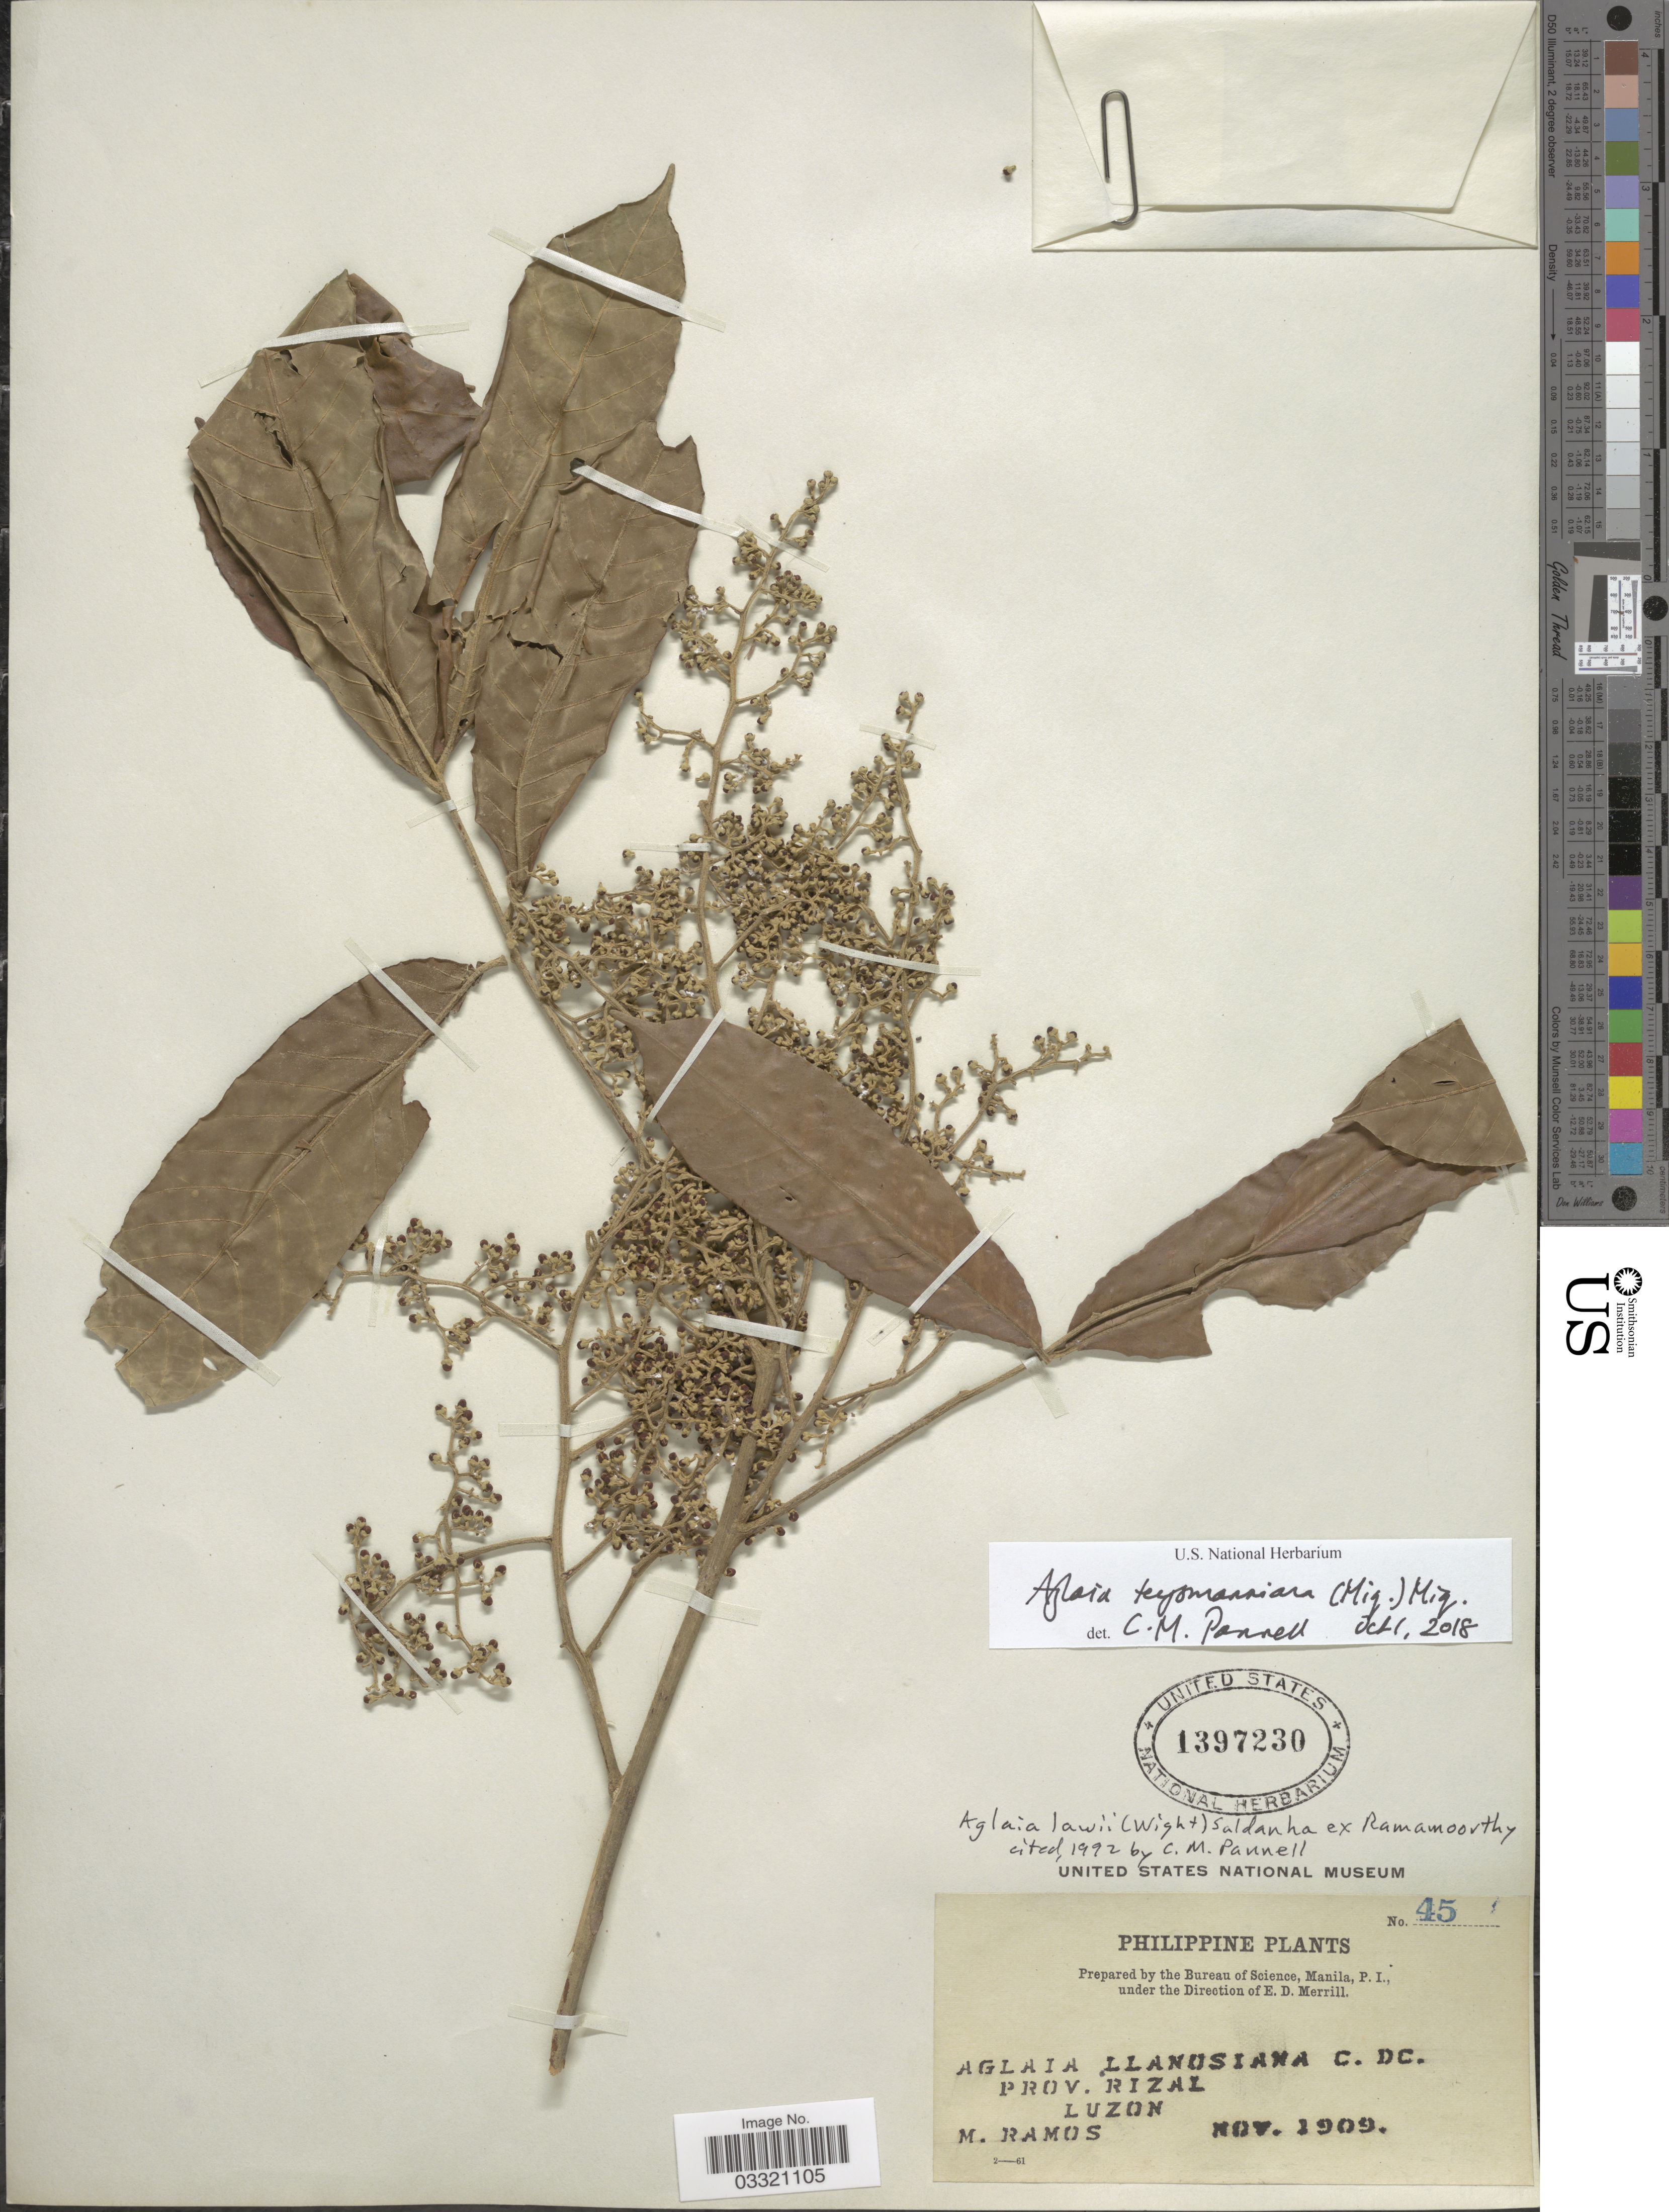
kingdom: Plantae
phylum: Tracheophyta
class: Magnoliopsida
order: Sapindales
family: Meliaceae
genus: Aglaia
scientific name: Aglaia teysmanniana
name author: (Miq.) Miq.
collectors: M. Ramos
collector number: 45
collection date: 1909-11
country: Philippines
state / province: Calabarzon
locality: Prov. Rizal. Luzon.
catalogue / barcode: US 1397230